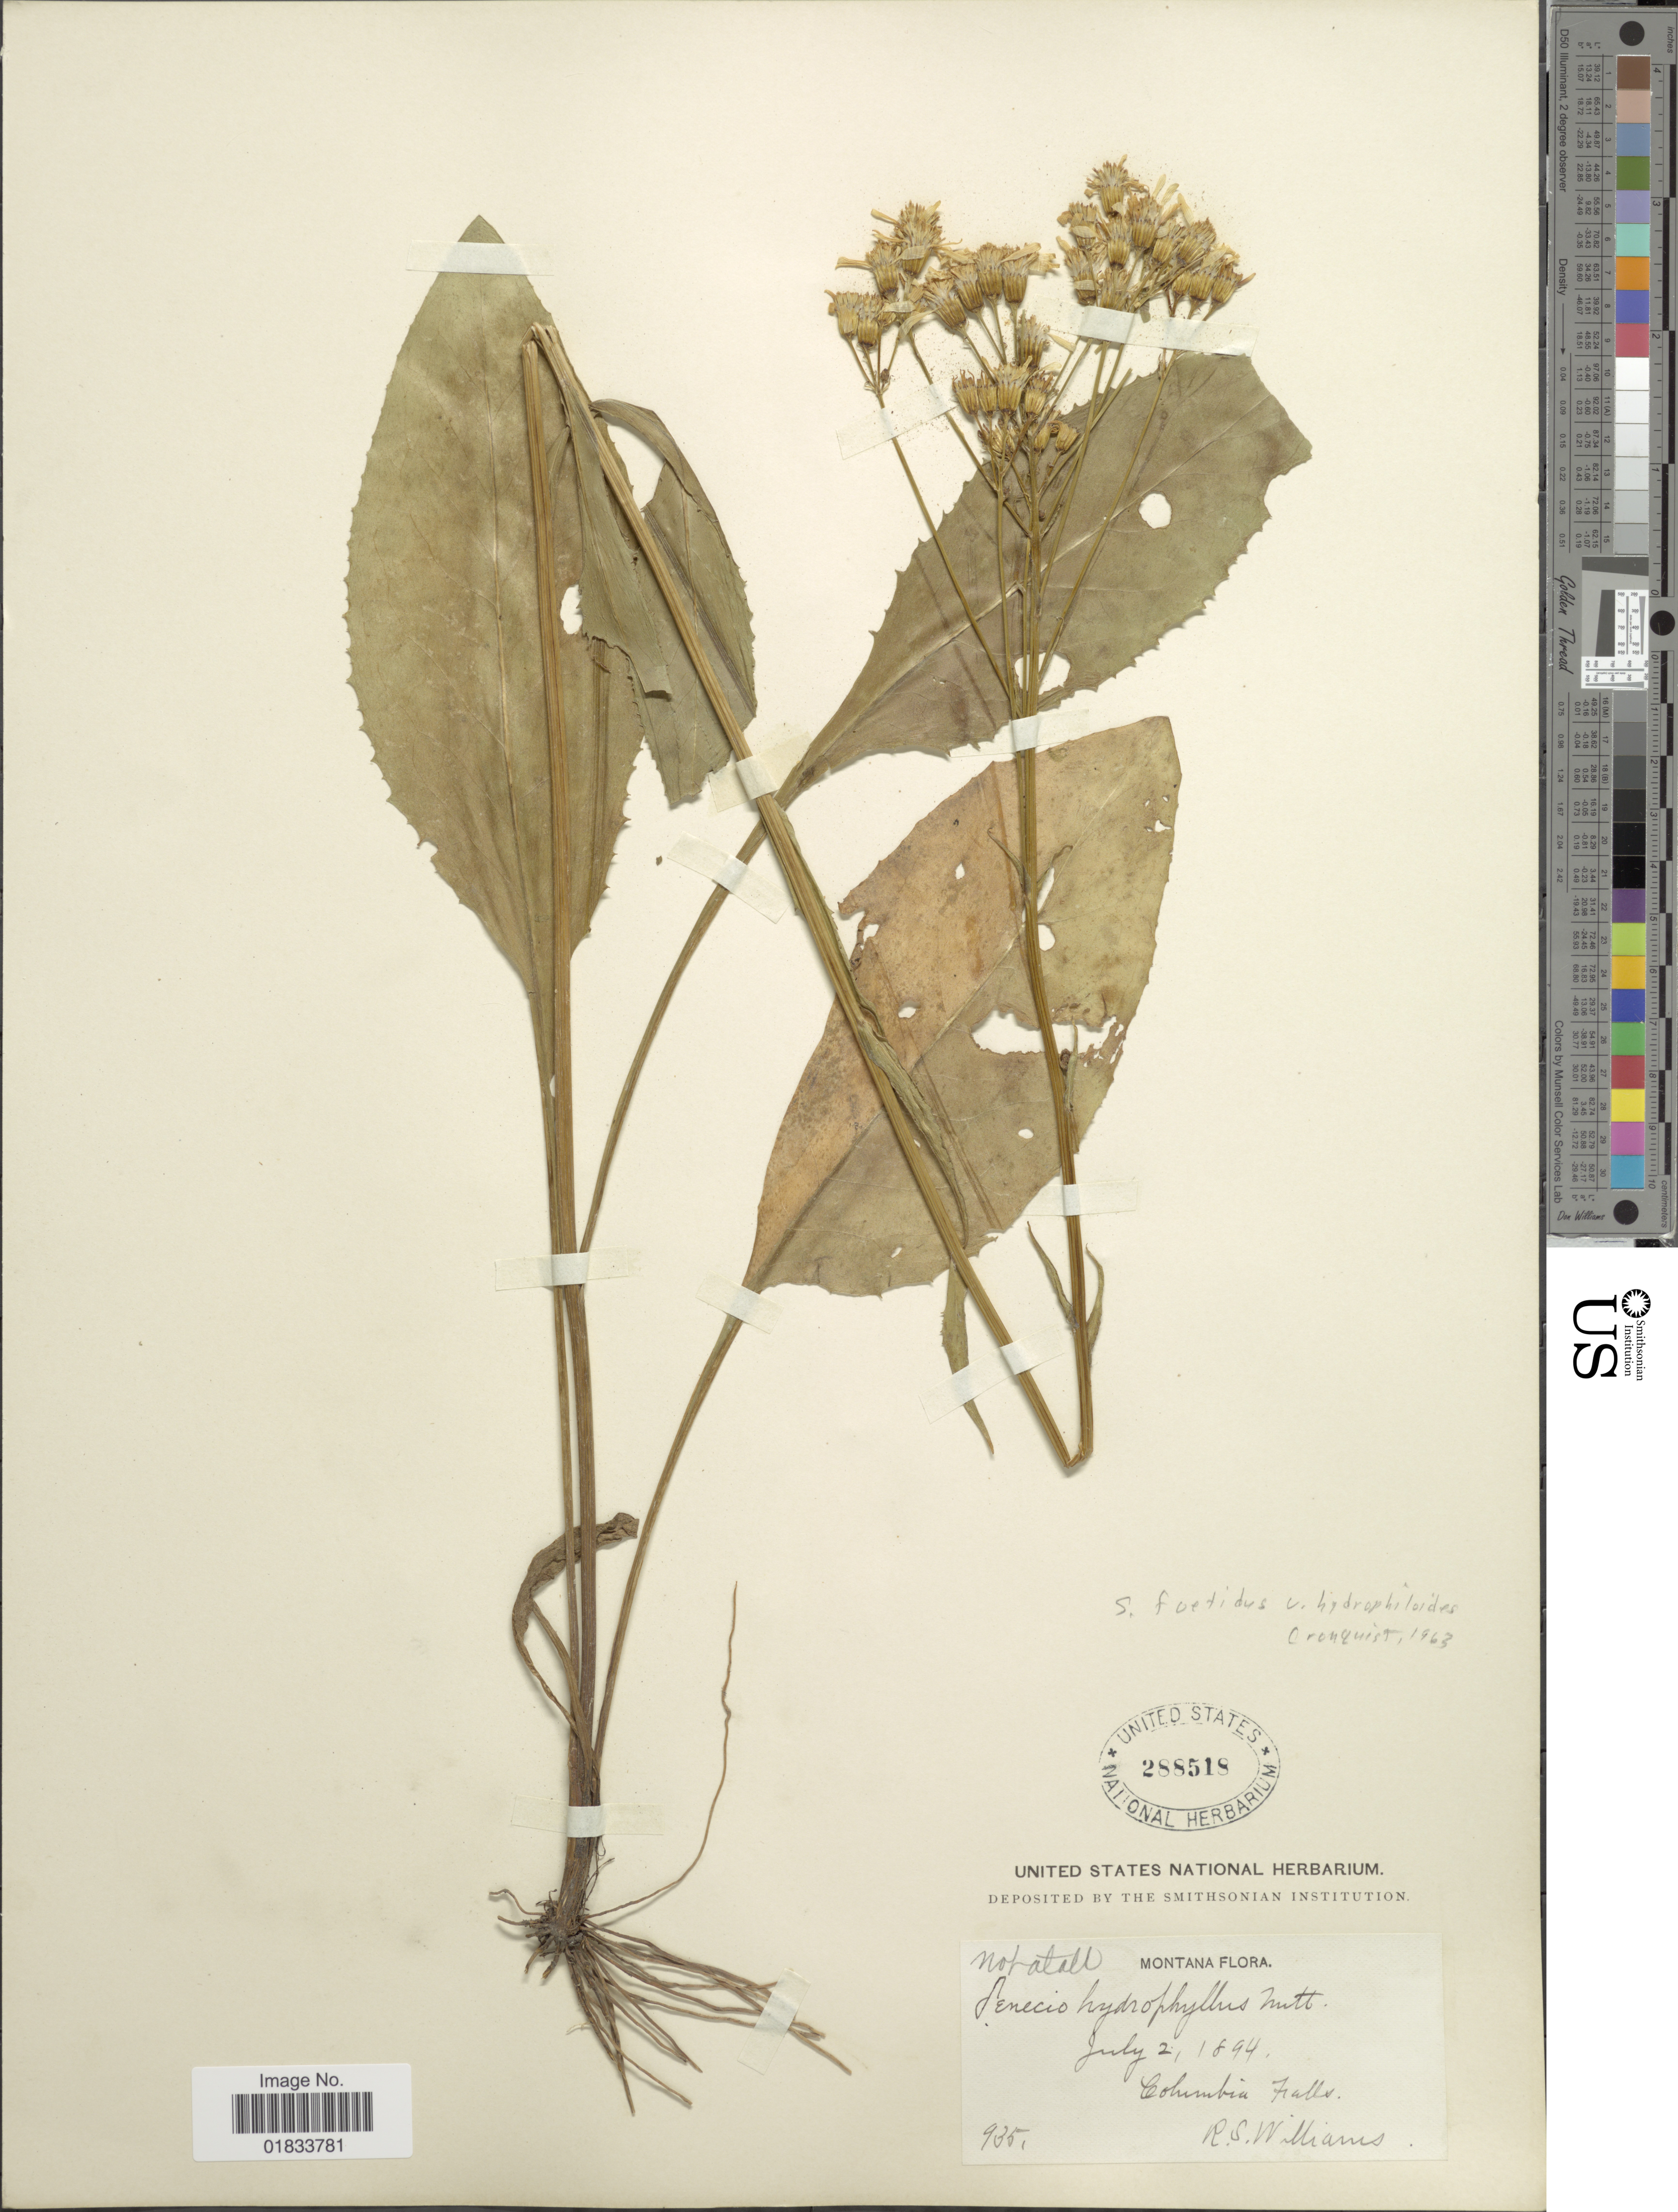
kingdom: Plantae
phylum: Tracheophyta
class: Magnoliopsida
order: Asterales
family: Asteraceae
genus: Senecio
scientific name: Senecio hydrophiloides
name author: Rydb.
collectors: R. S. Williams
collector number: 935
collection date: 1894-07-02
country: United States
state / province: Montana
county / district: Flathead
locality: Columbia Falls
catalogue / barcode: US 288518